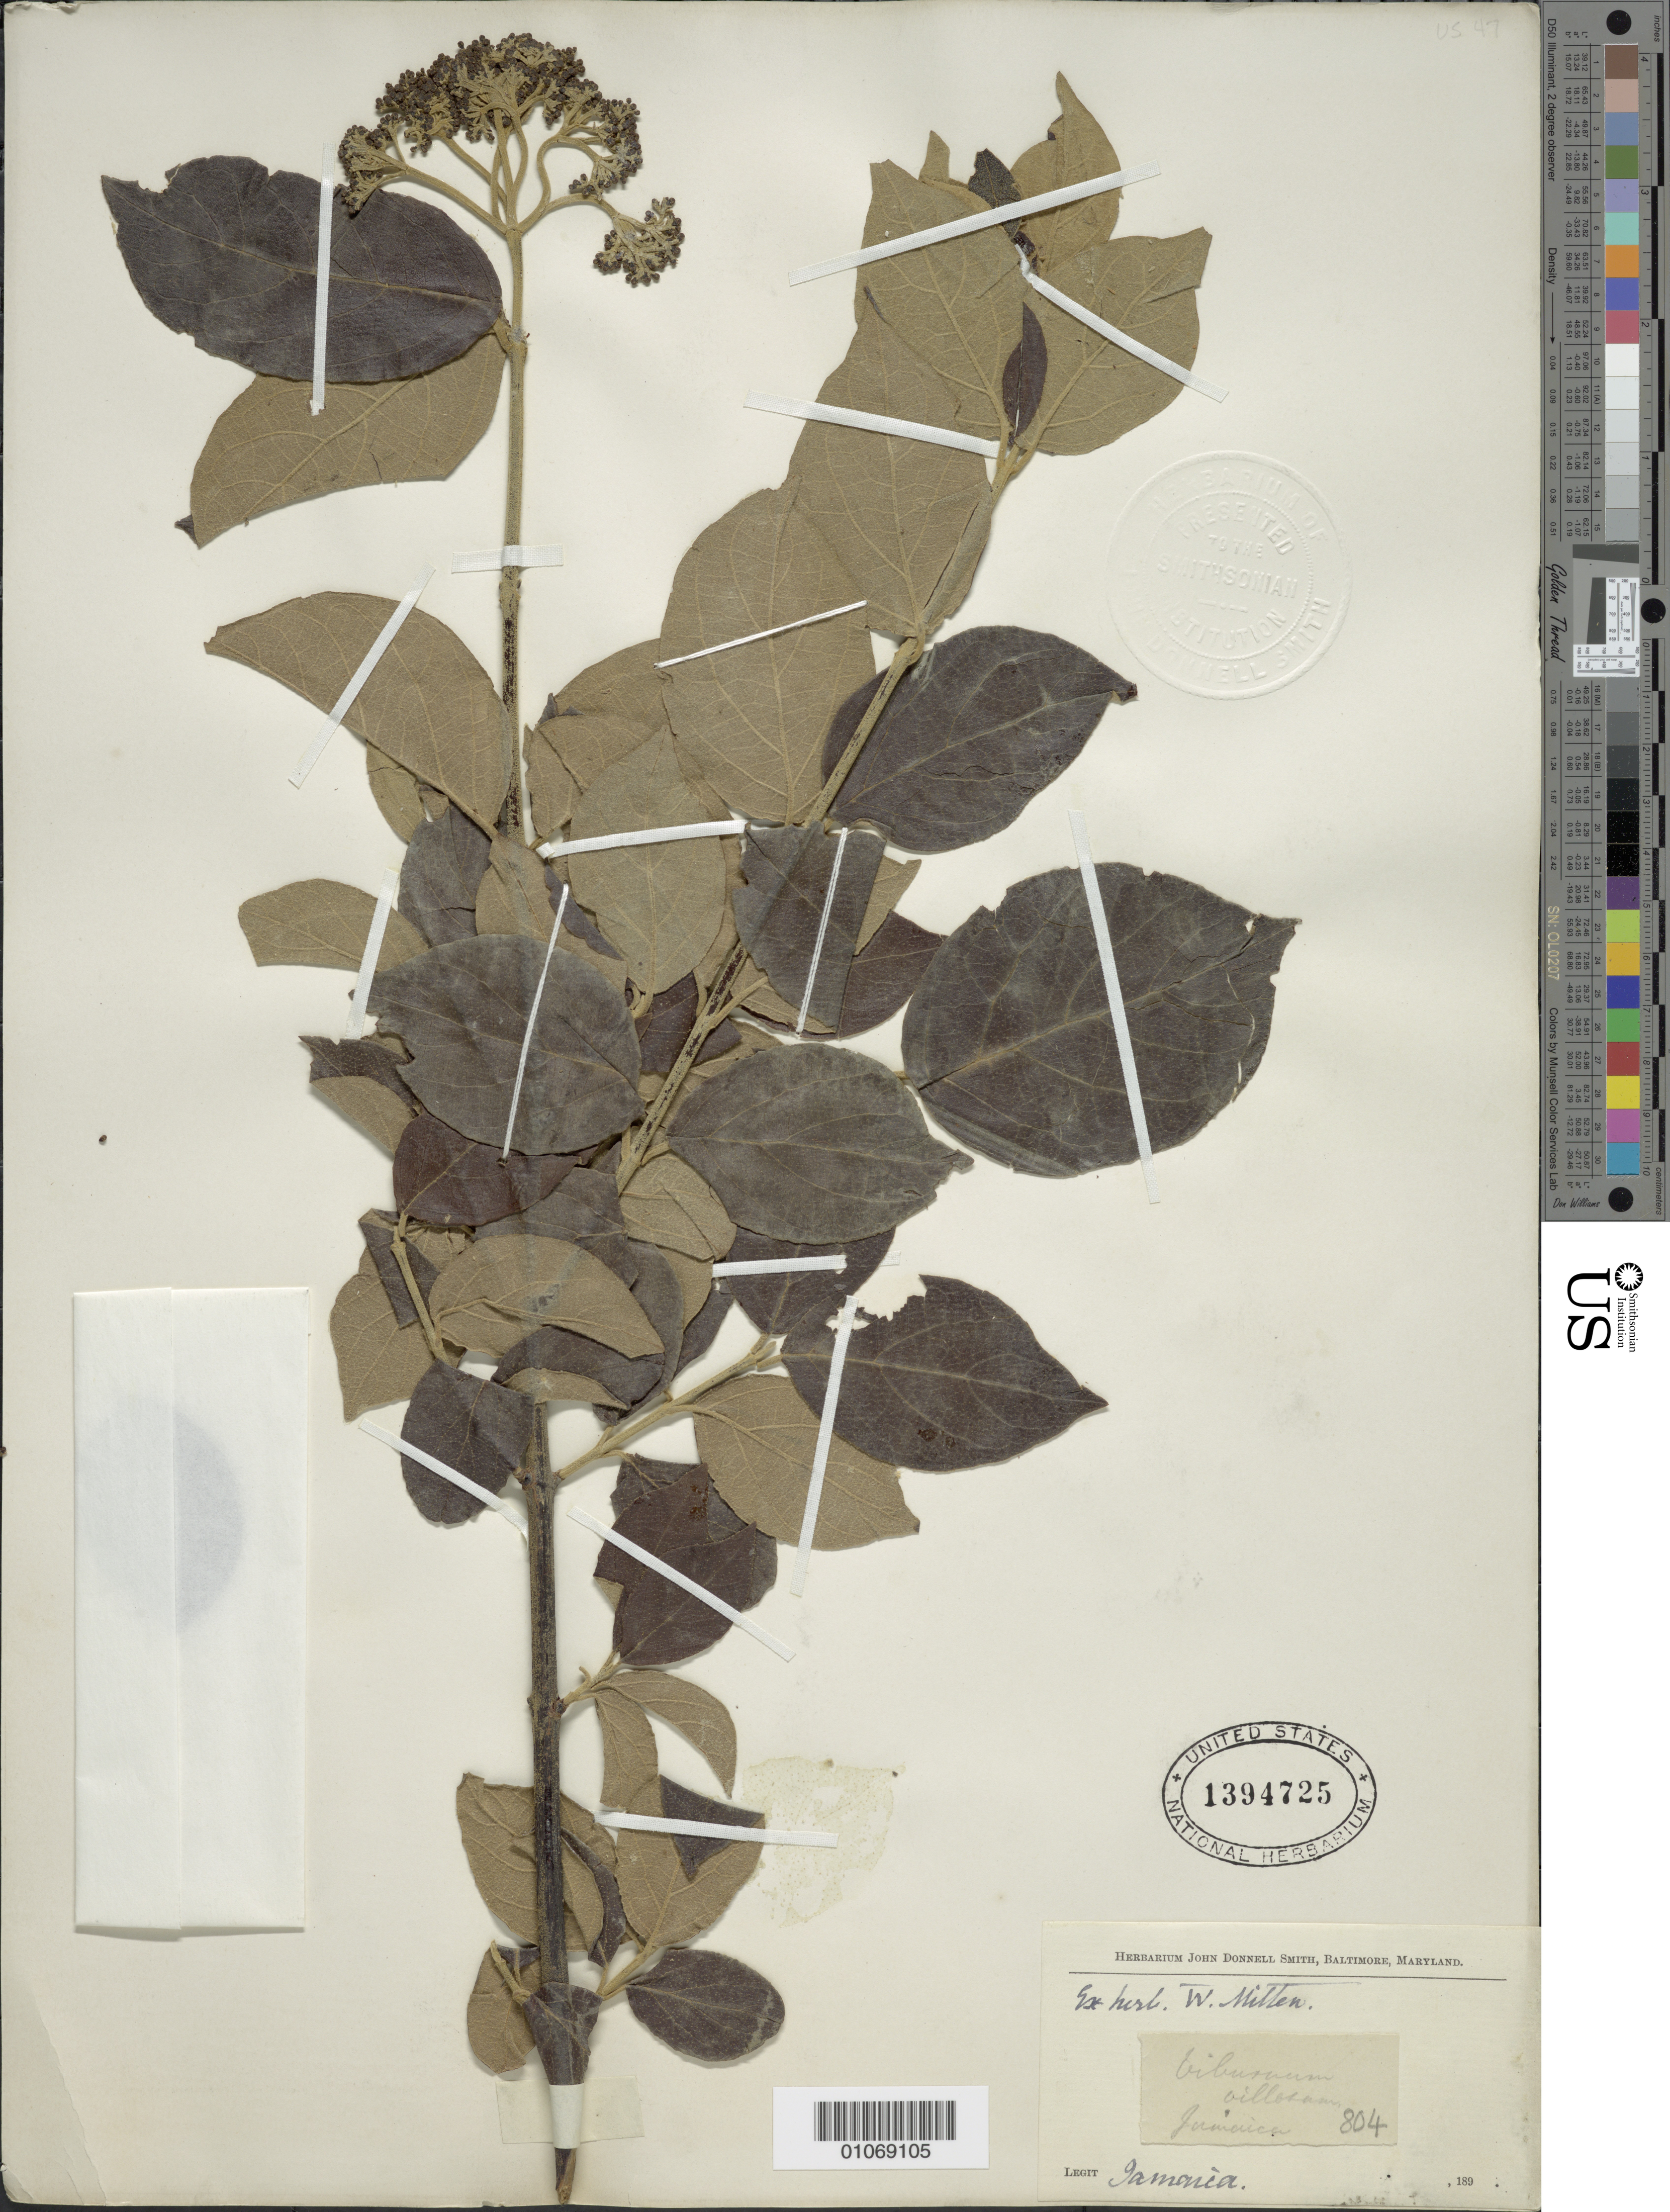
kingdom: Plantae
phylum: Tracheophyta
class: Magnoliopsida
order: Dipsacales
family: Viburnaceae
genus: Viburnum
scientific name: Viburnum villosum var. glabrescens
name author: Griseb.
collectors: J. Donnell Smith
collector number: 804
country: Jamaica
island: Jamaica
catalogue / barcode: US 1394725